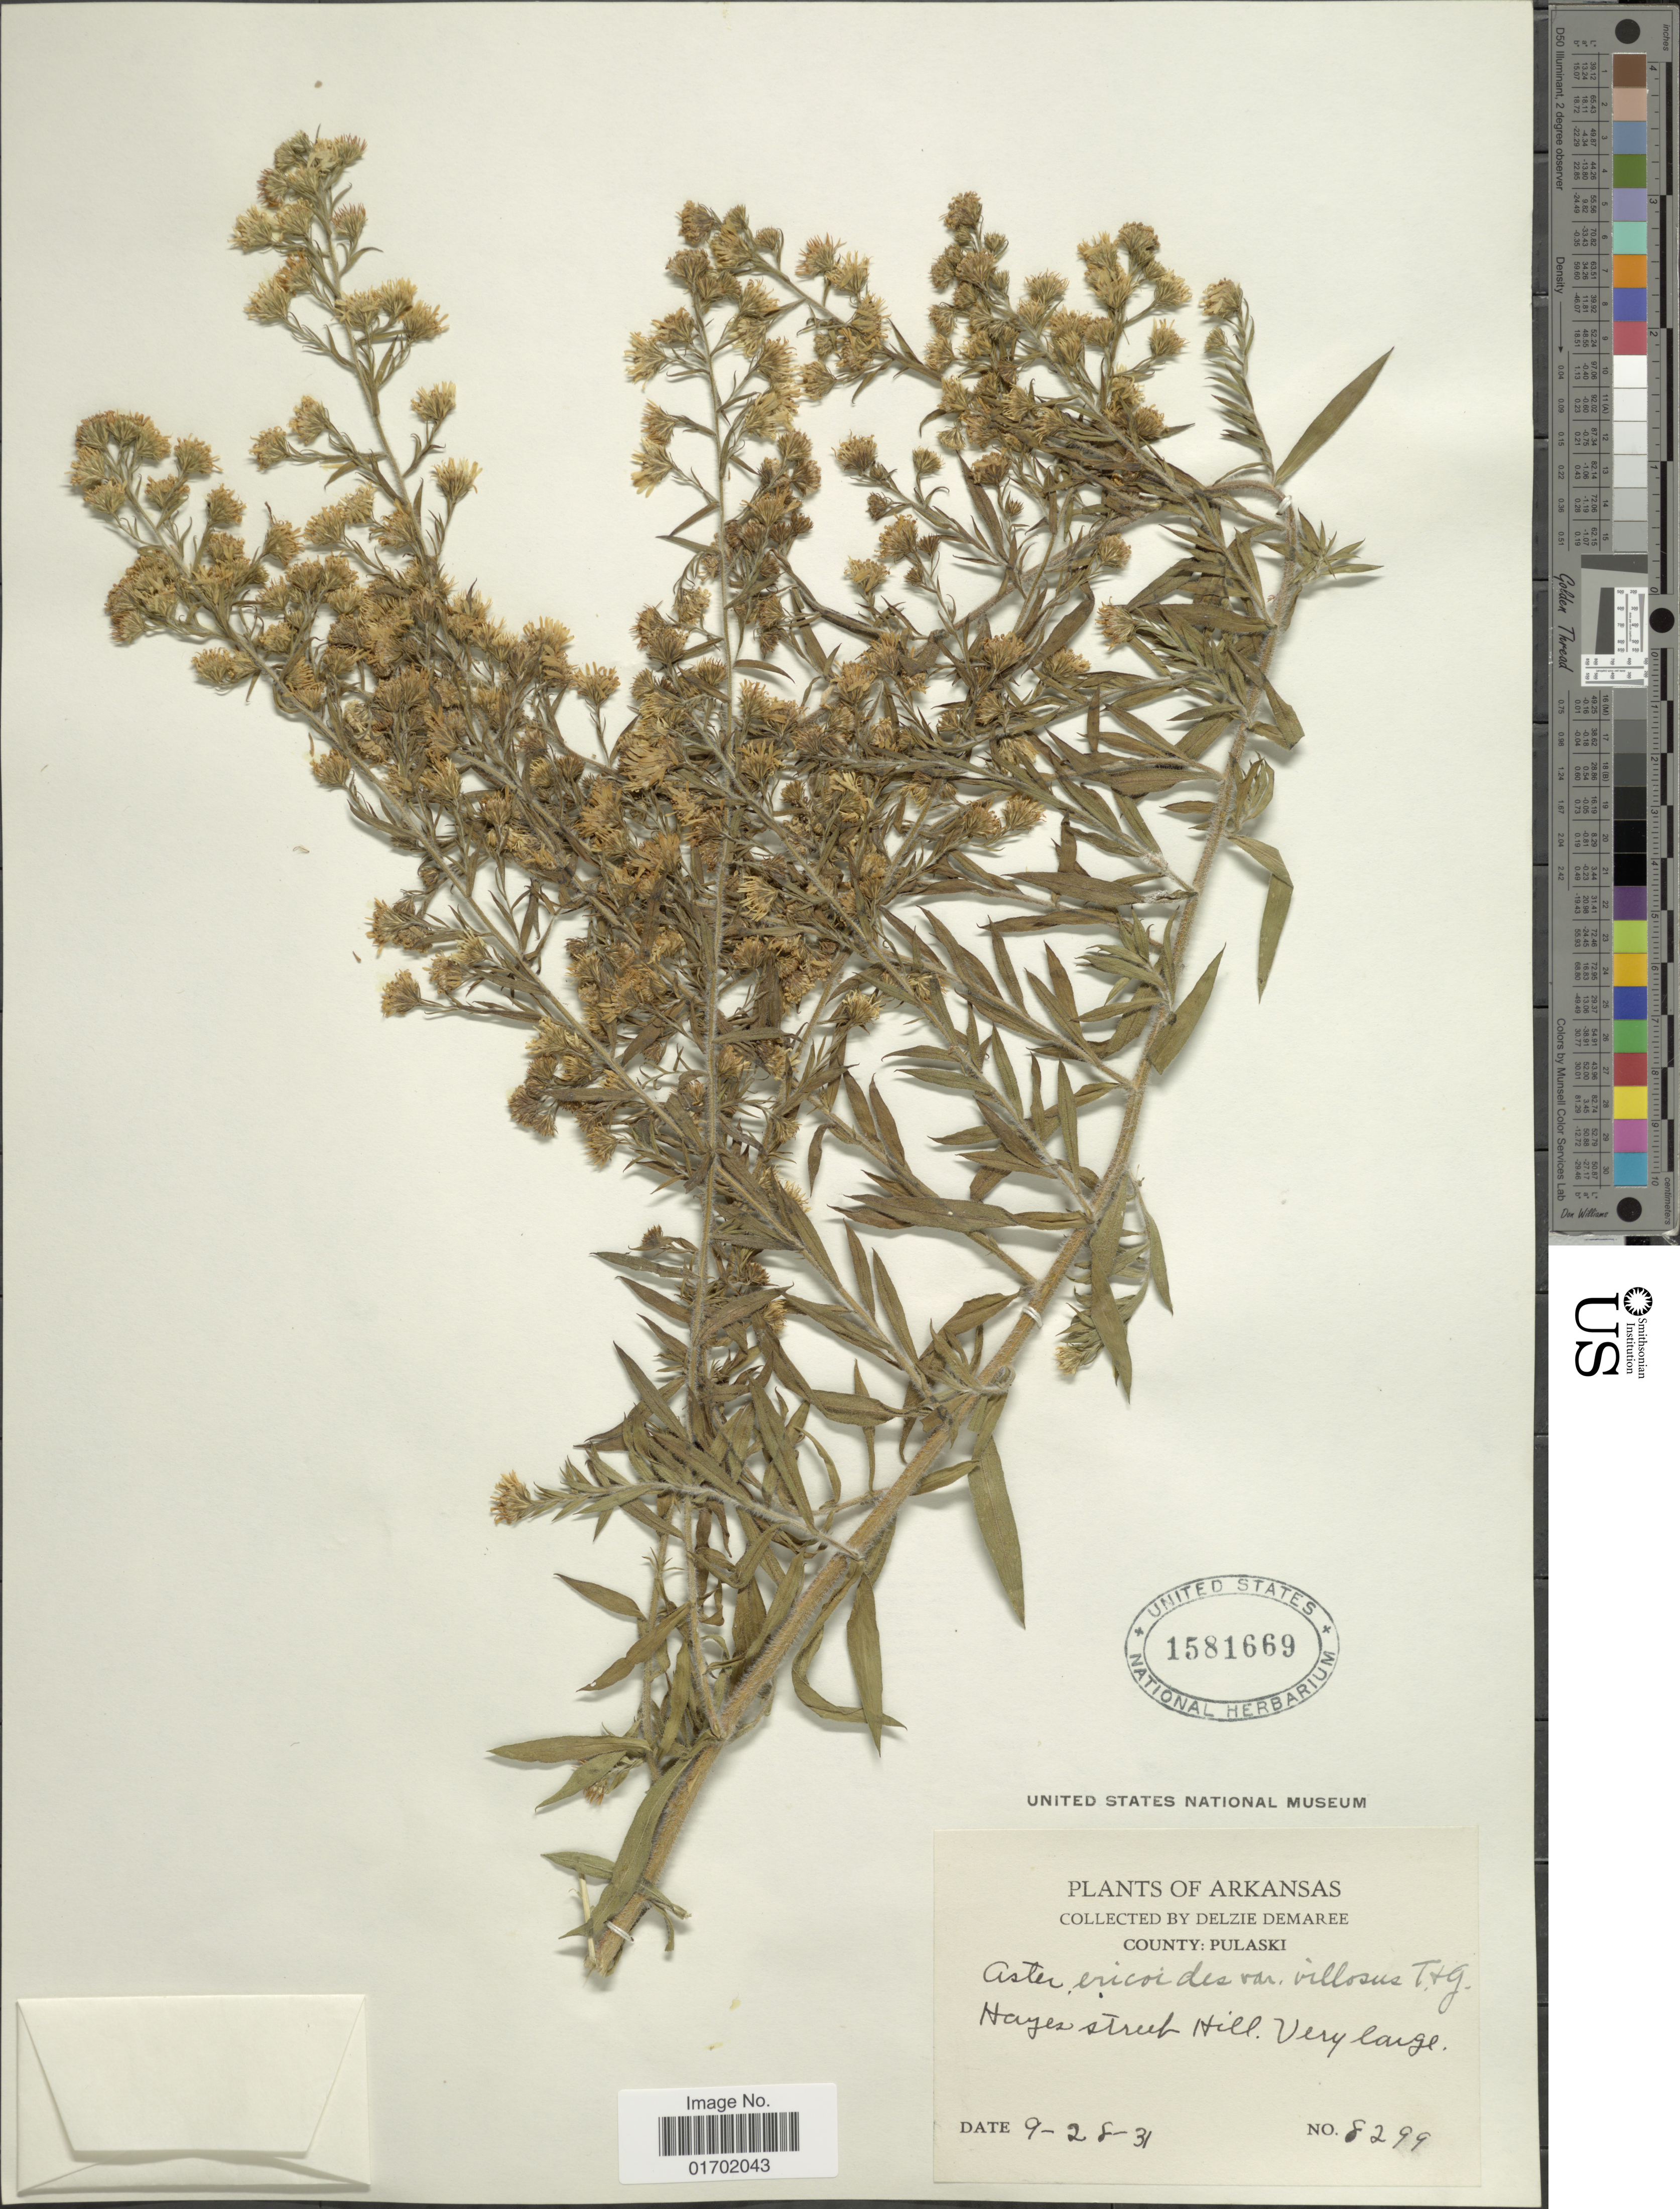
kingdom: Plantae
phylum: Tracheophyta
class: Magnoliopsida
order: Asterales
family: Asteraceae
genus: Symphyotrichum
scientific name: Symphyotrichum pilosum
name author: (Willd.) G.L. Nesom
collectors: D. Demaree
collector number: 8299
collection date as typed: Transcribed d/m/y: 28/9/31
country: United States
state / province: Arkansas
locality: County Pulaski, Hayes Street Hill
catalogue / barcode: US 1581669